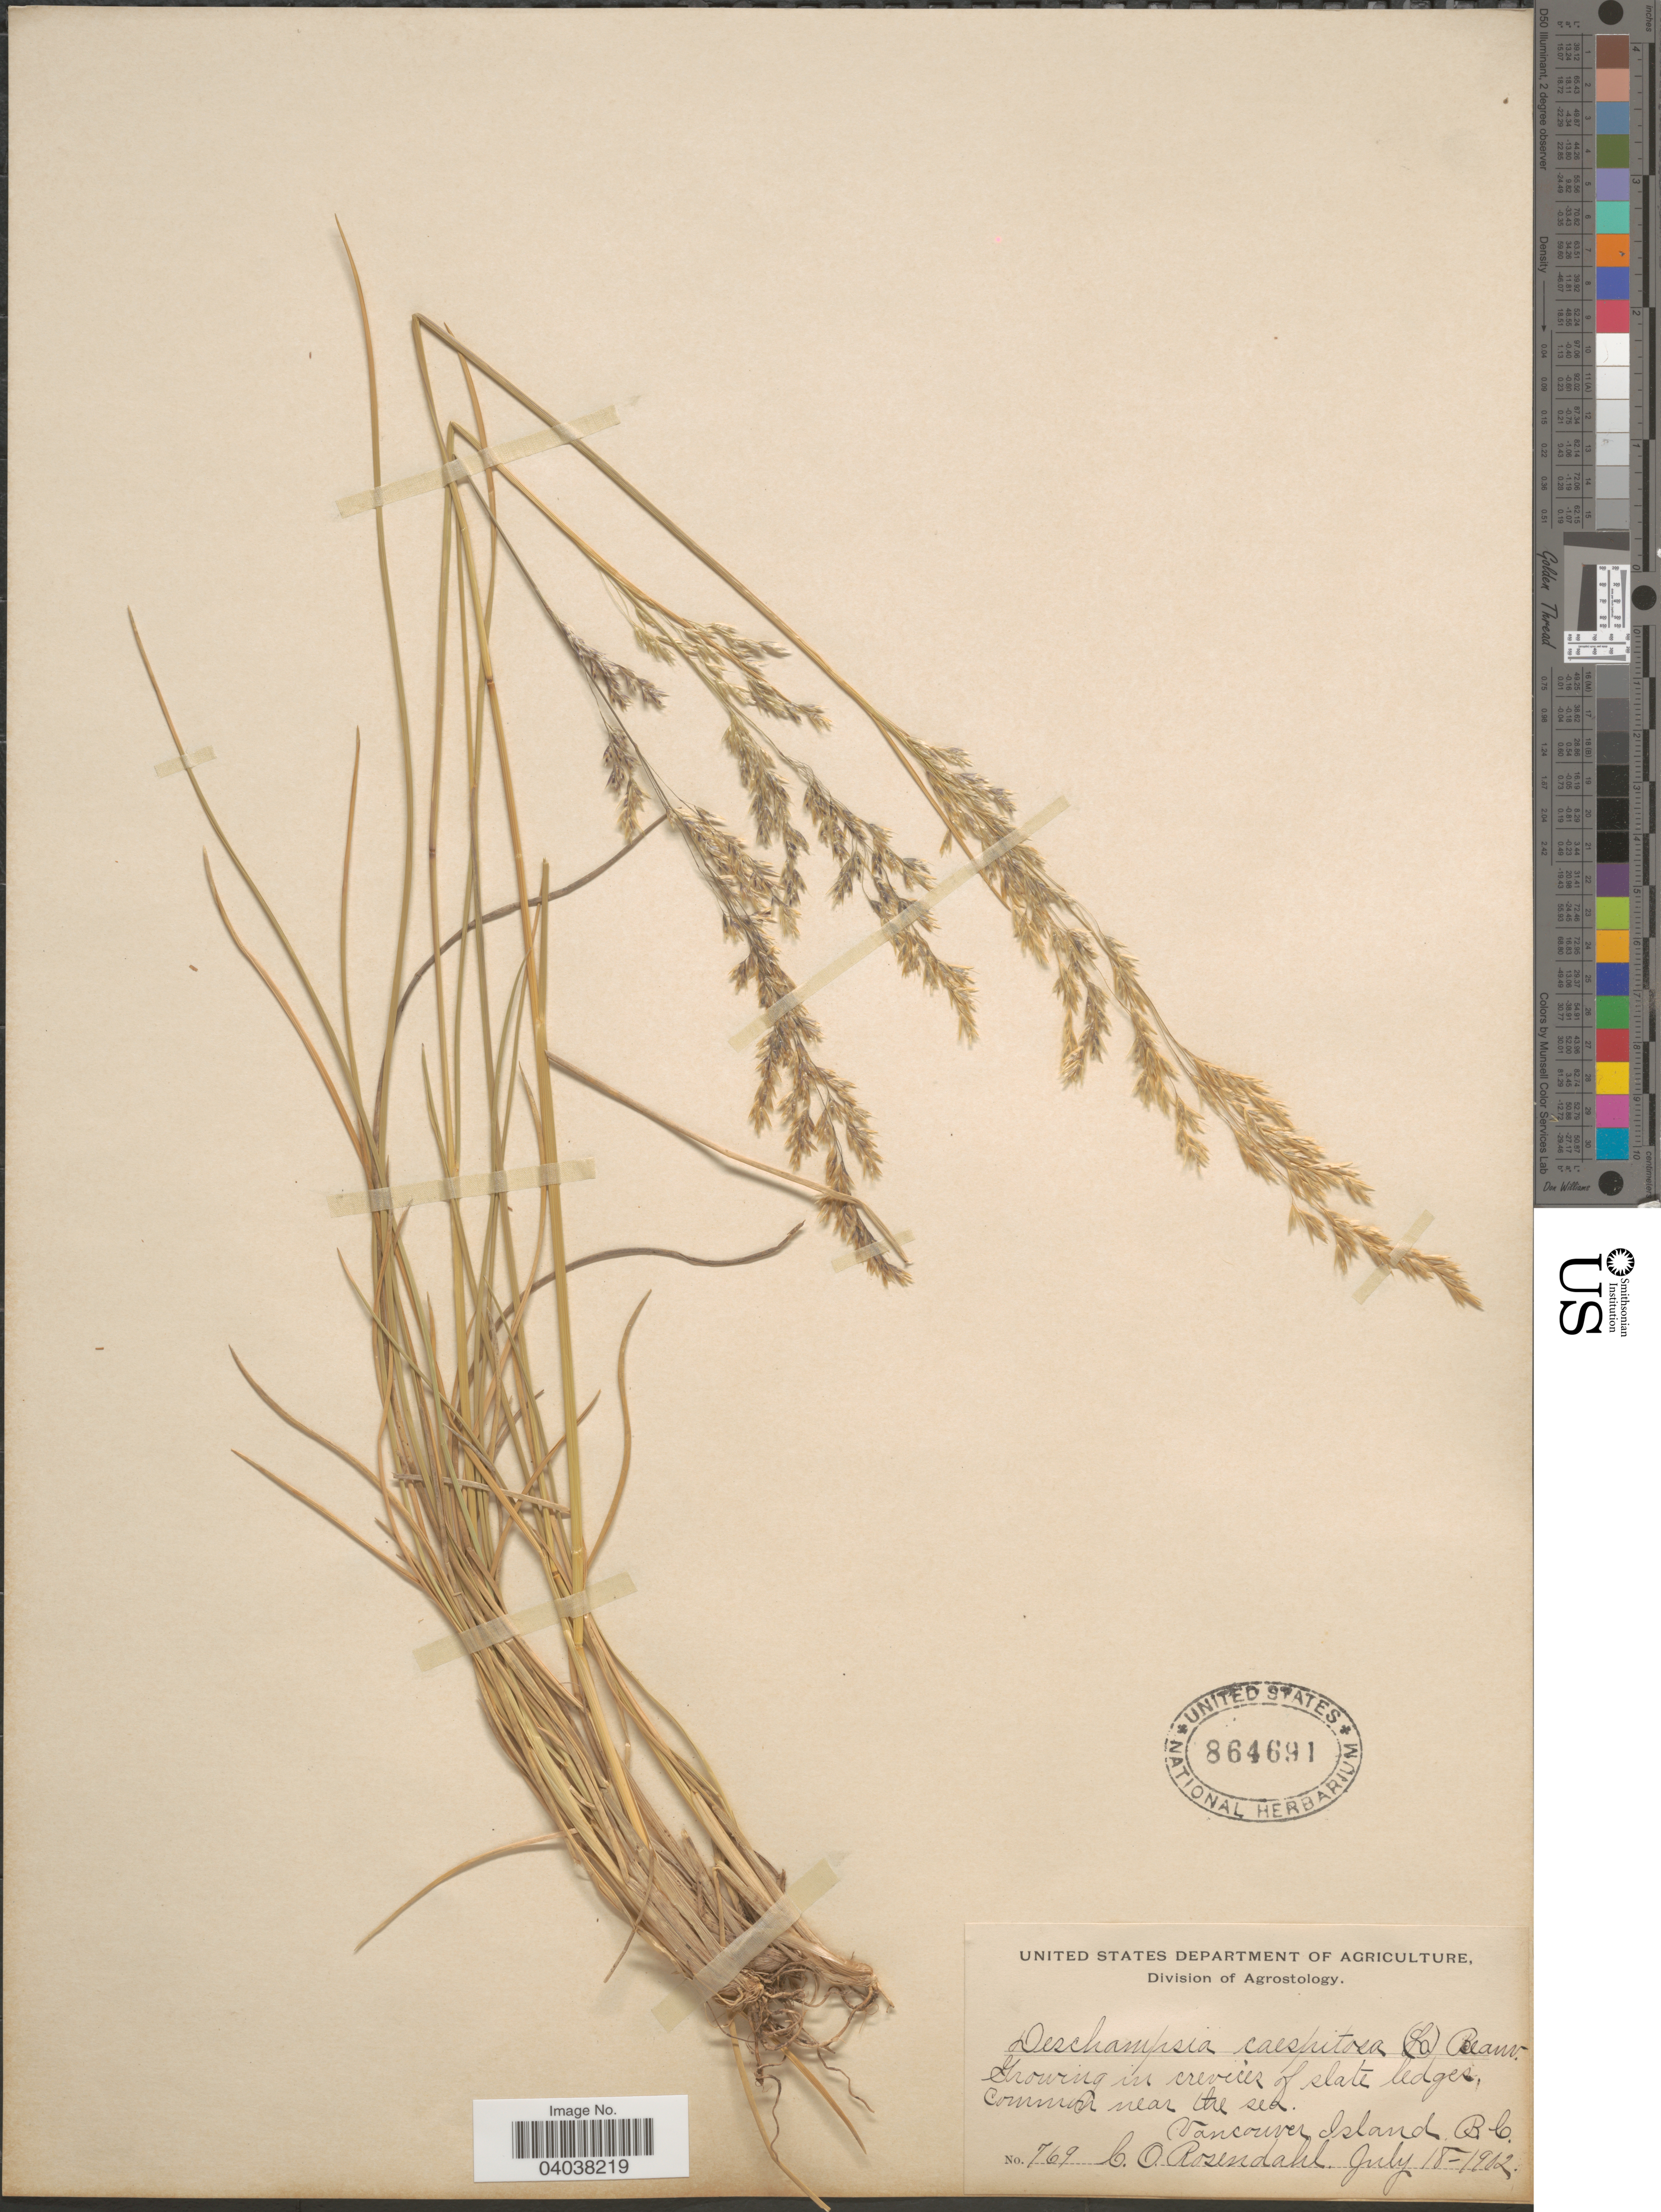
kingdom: Plantae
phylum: Tracheophyta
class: Liliopsida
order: Poales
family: Poaceae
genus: Deschampsia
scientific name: Deschampsia cespitosa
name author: (L.) P. Beauv.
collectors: C. O. Rosendahl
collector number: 769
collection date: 1902-07-18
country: Canada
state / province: British Columbia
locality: Near the sea. Vancouver Island.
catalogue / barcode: US 864691